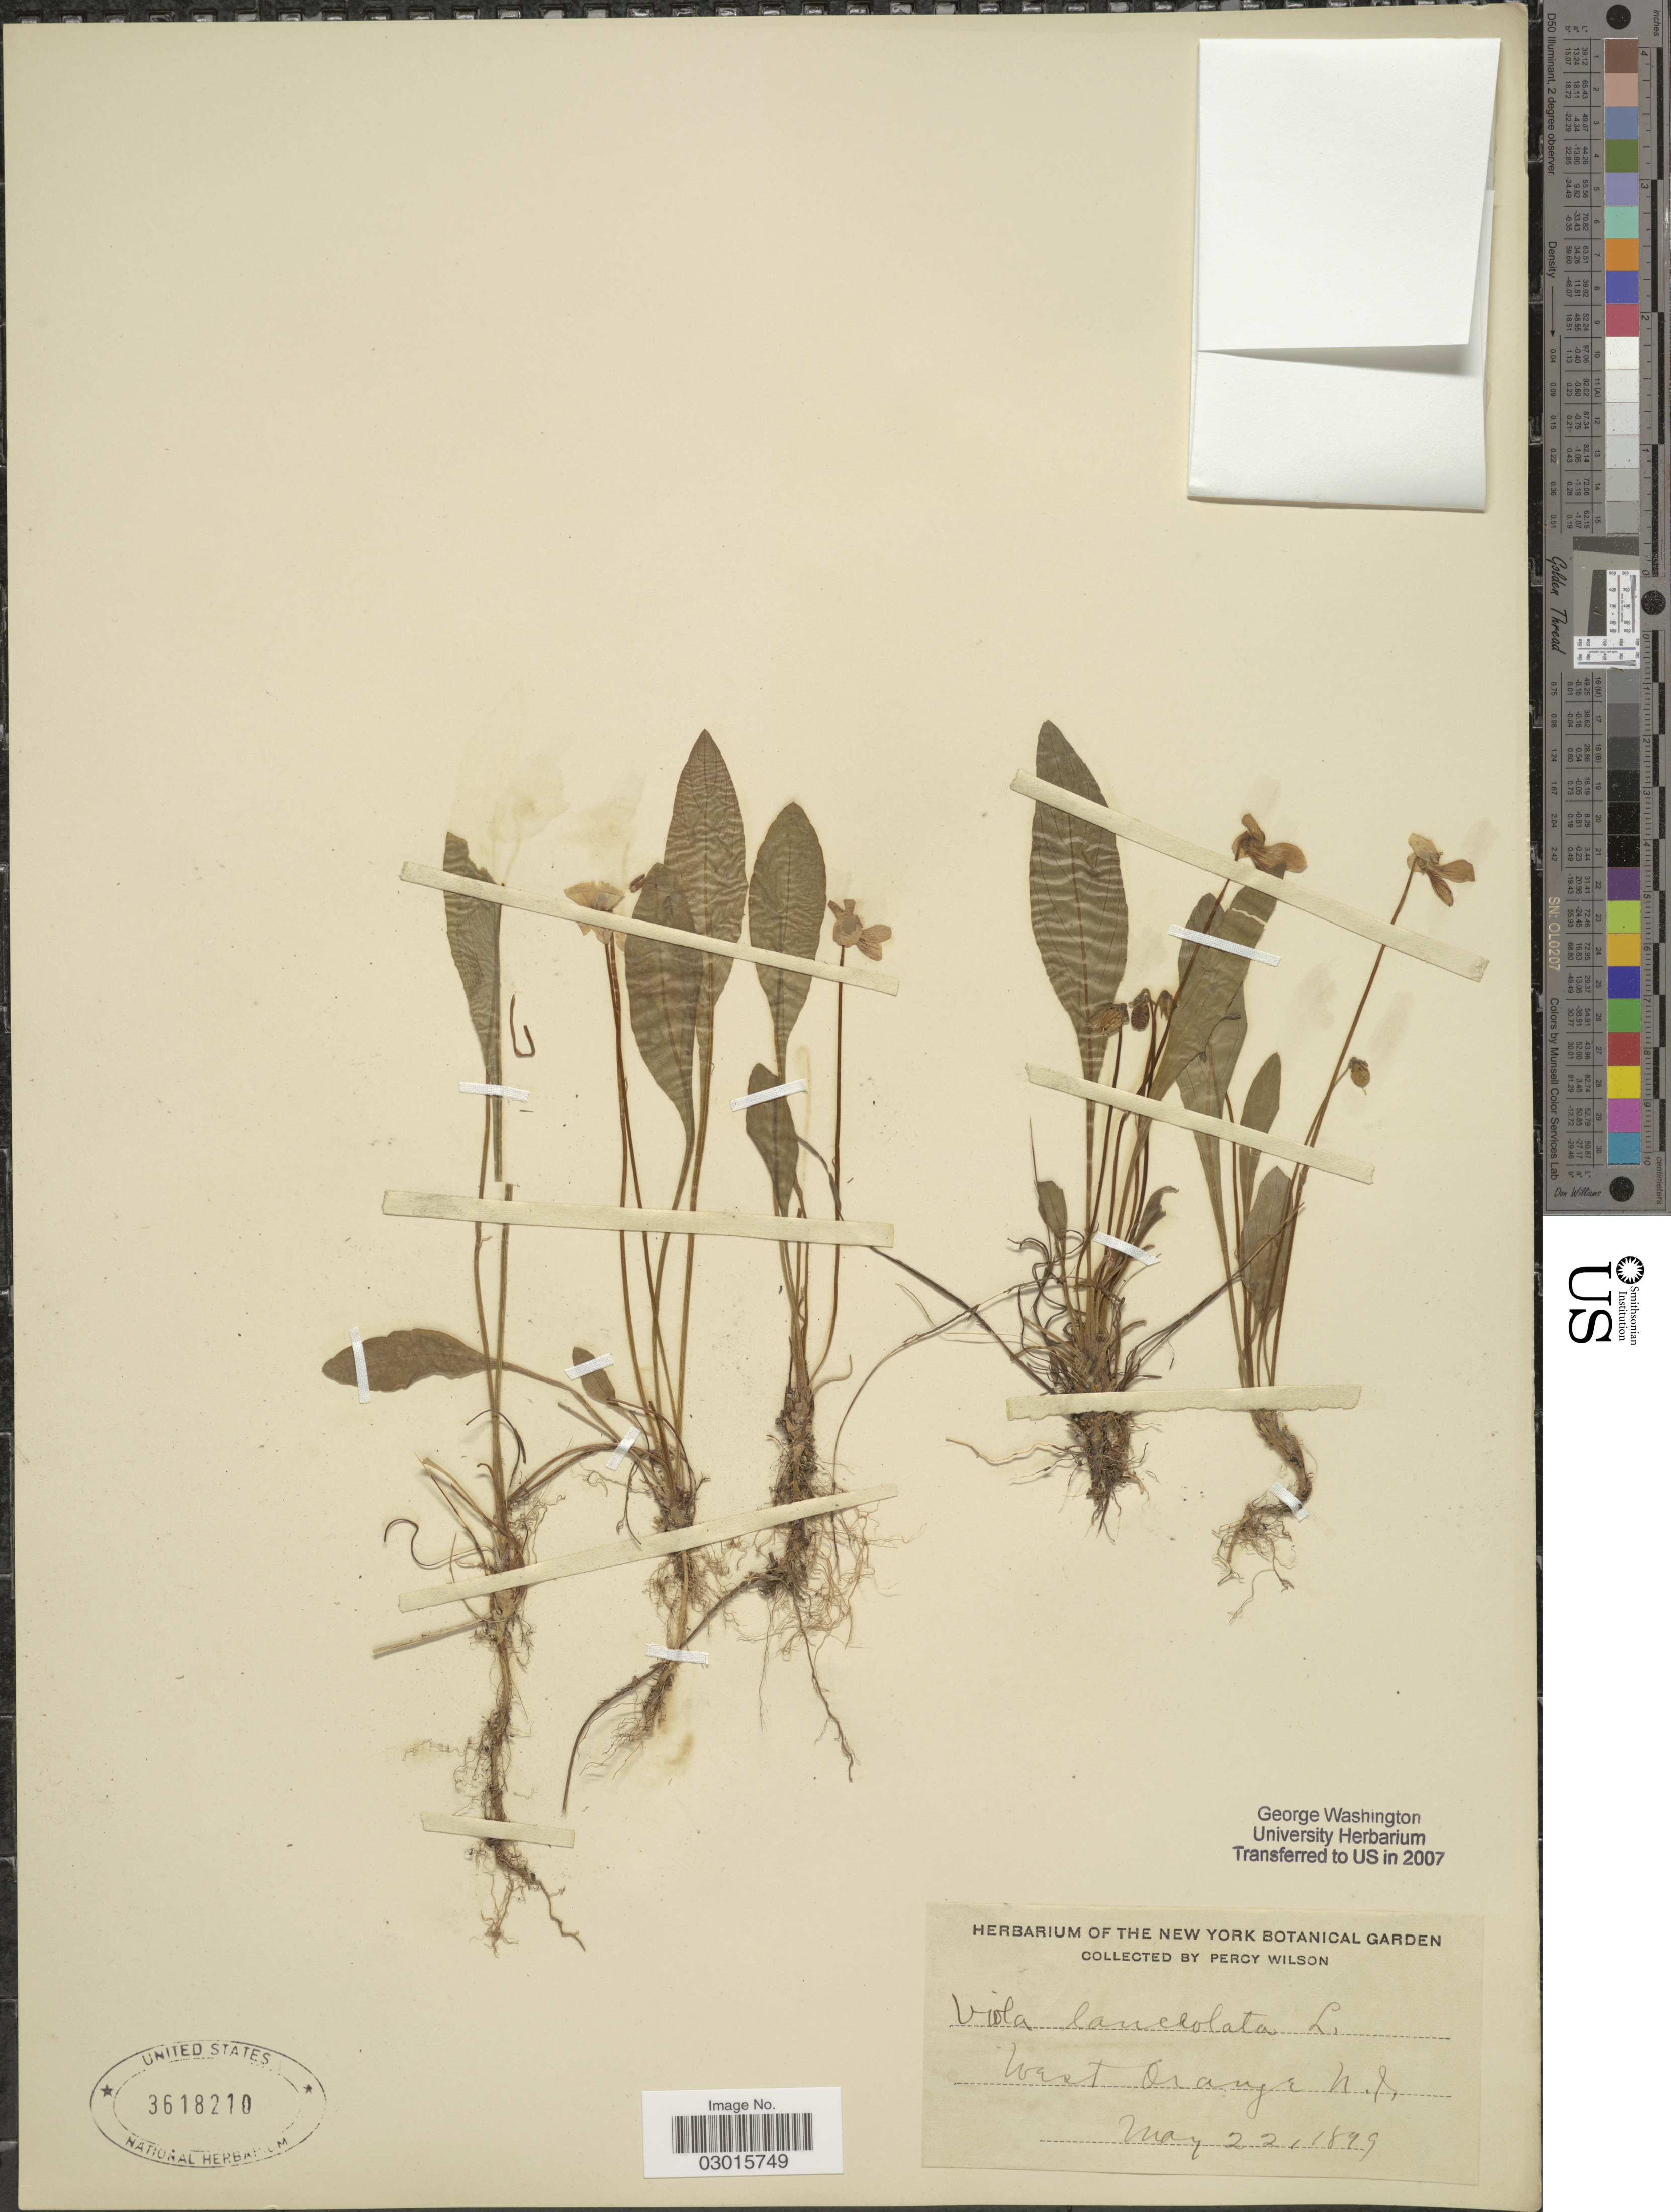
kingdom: Plantae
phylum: Tracheophyta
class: Magnoliopsida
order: Malpighiales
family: Violaceae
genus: Viola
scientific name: Viola lanceolata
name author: L.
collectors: P. Wilson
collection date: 1899-05-22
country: United States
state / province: New Jersey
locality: West Orange.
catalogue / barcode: US 3618210